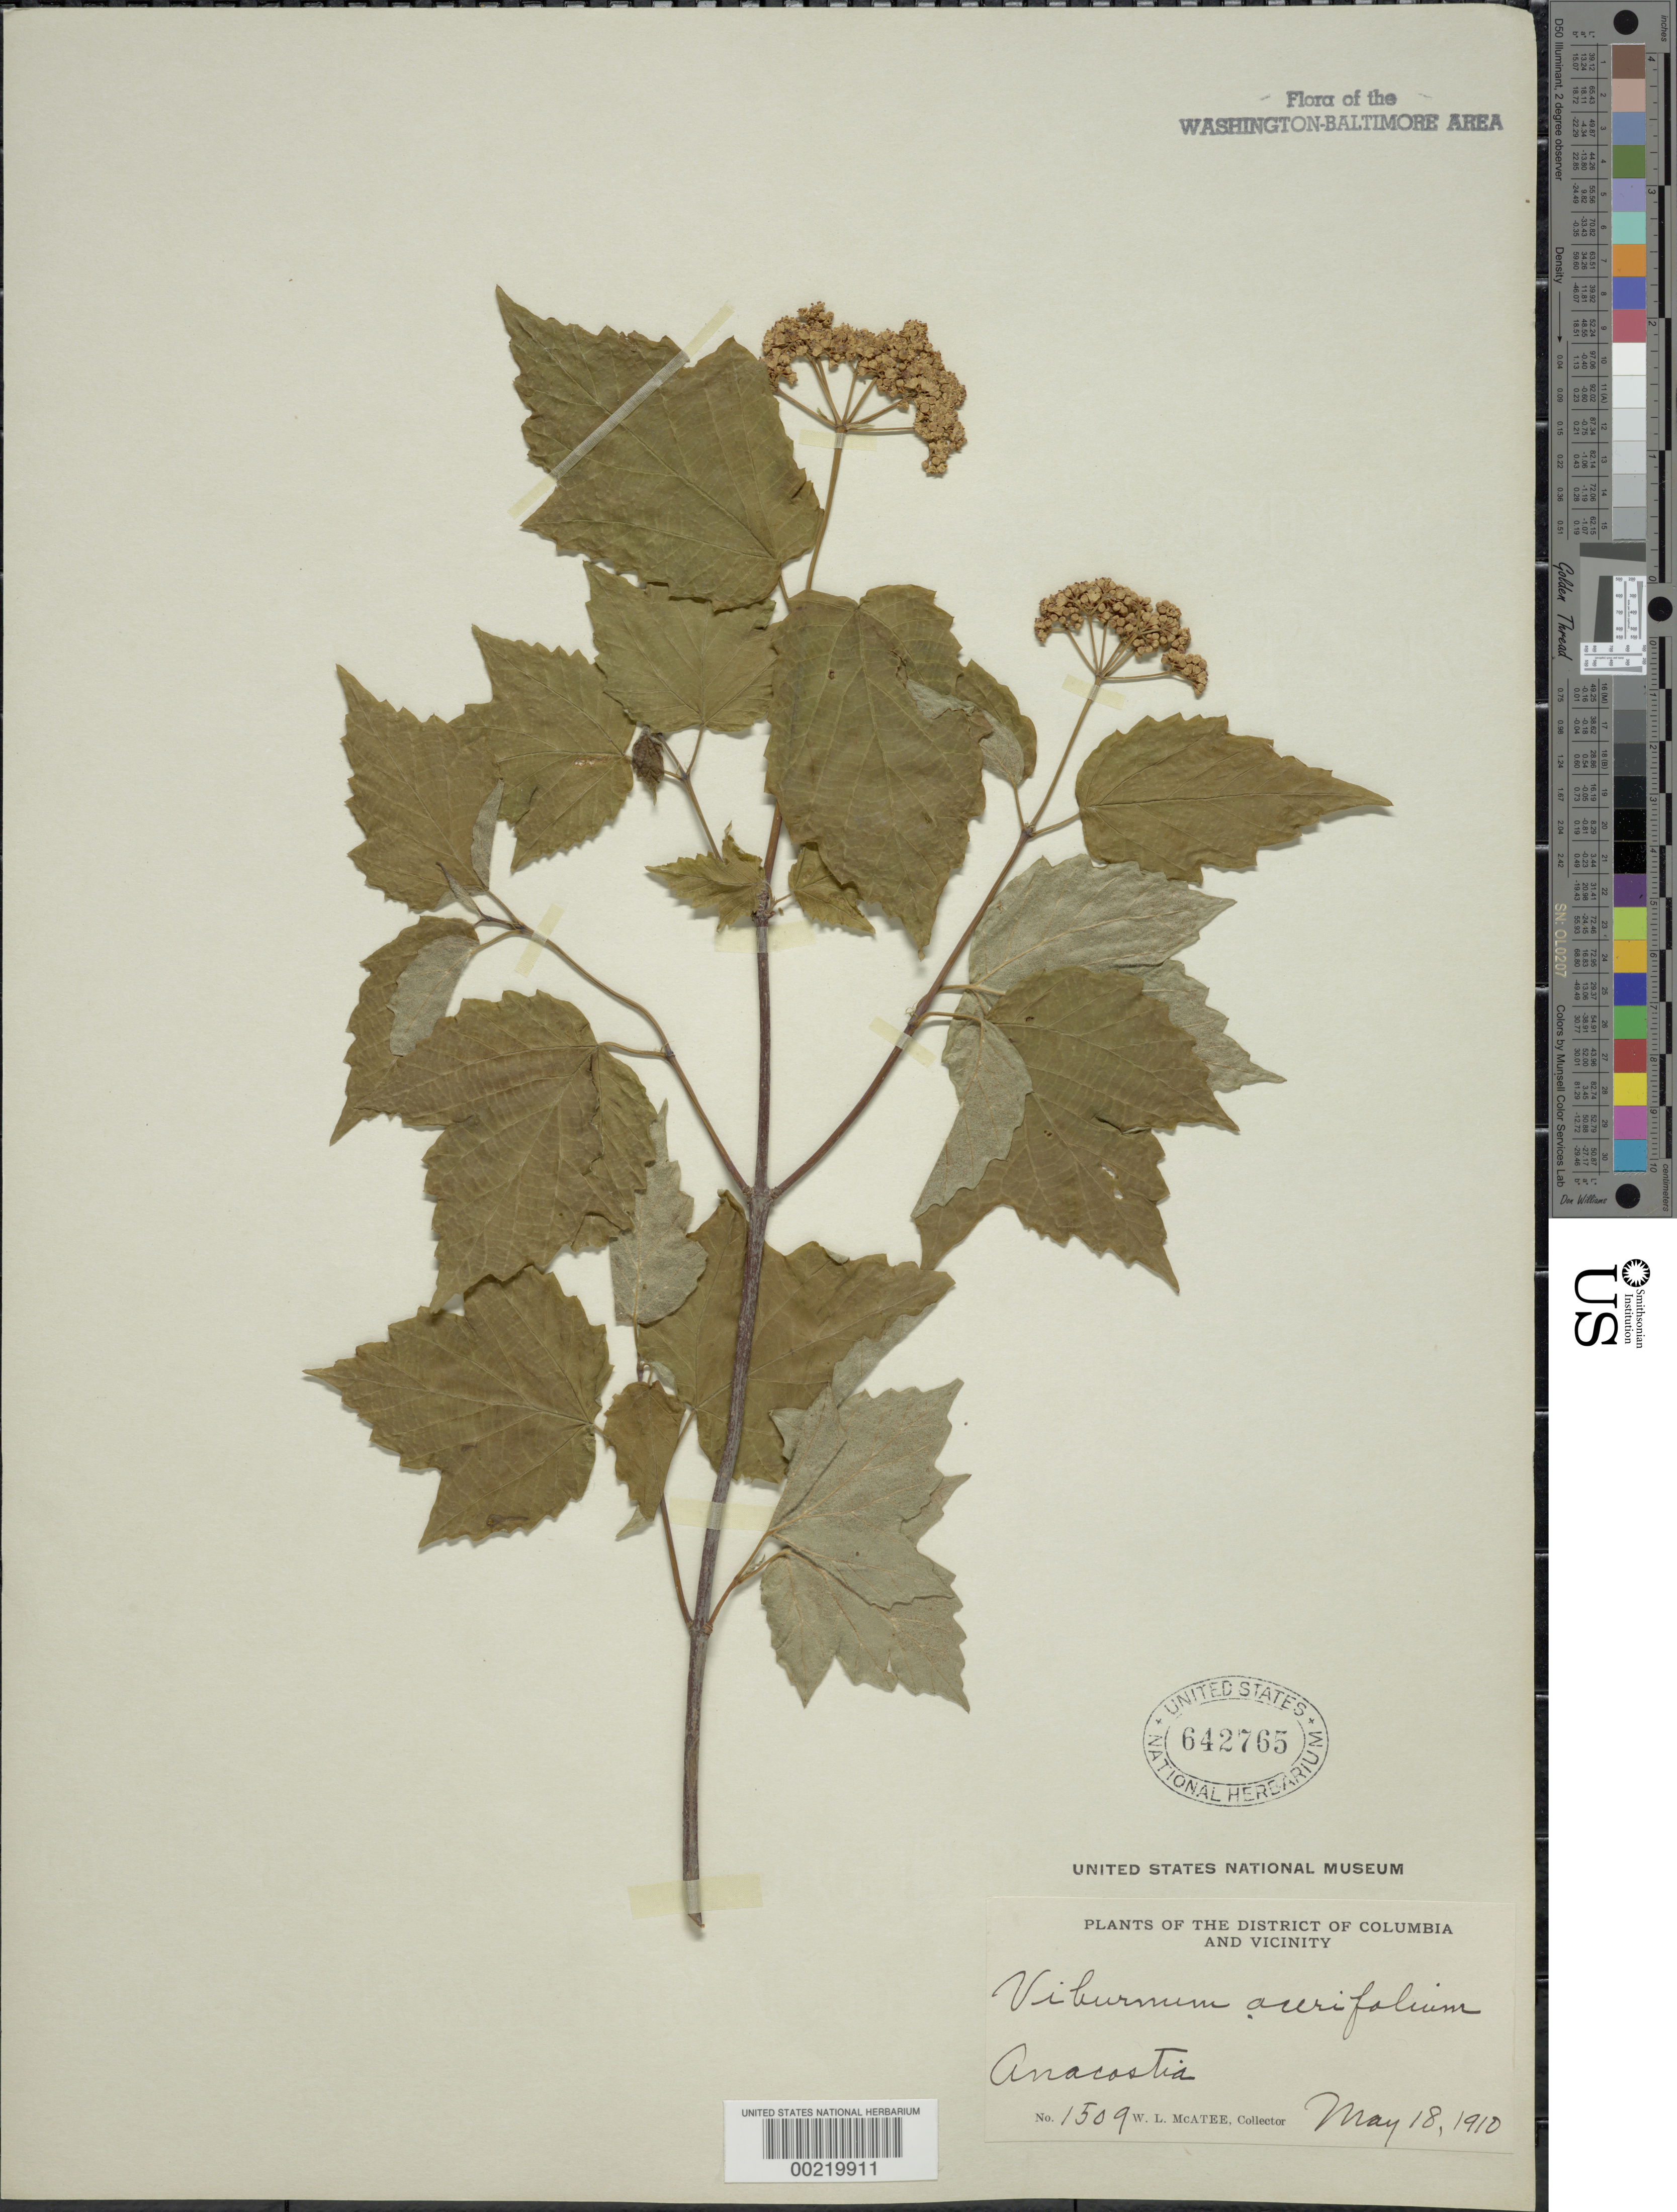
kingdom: Plantae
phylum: Tracheophyta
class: Magnoliopsida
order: Dipsacales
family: Viburnaceae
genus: Viburnum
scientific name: Viburnum acerifolium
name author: L.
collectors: W. McAtee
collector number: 1509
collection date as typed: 18 May 1910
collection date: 1910-05-18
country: United States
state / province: District of Columbia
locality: Anacostia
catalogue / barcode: US 642765